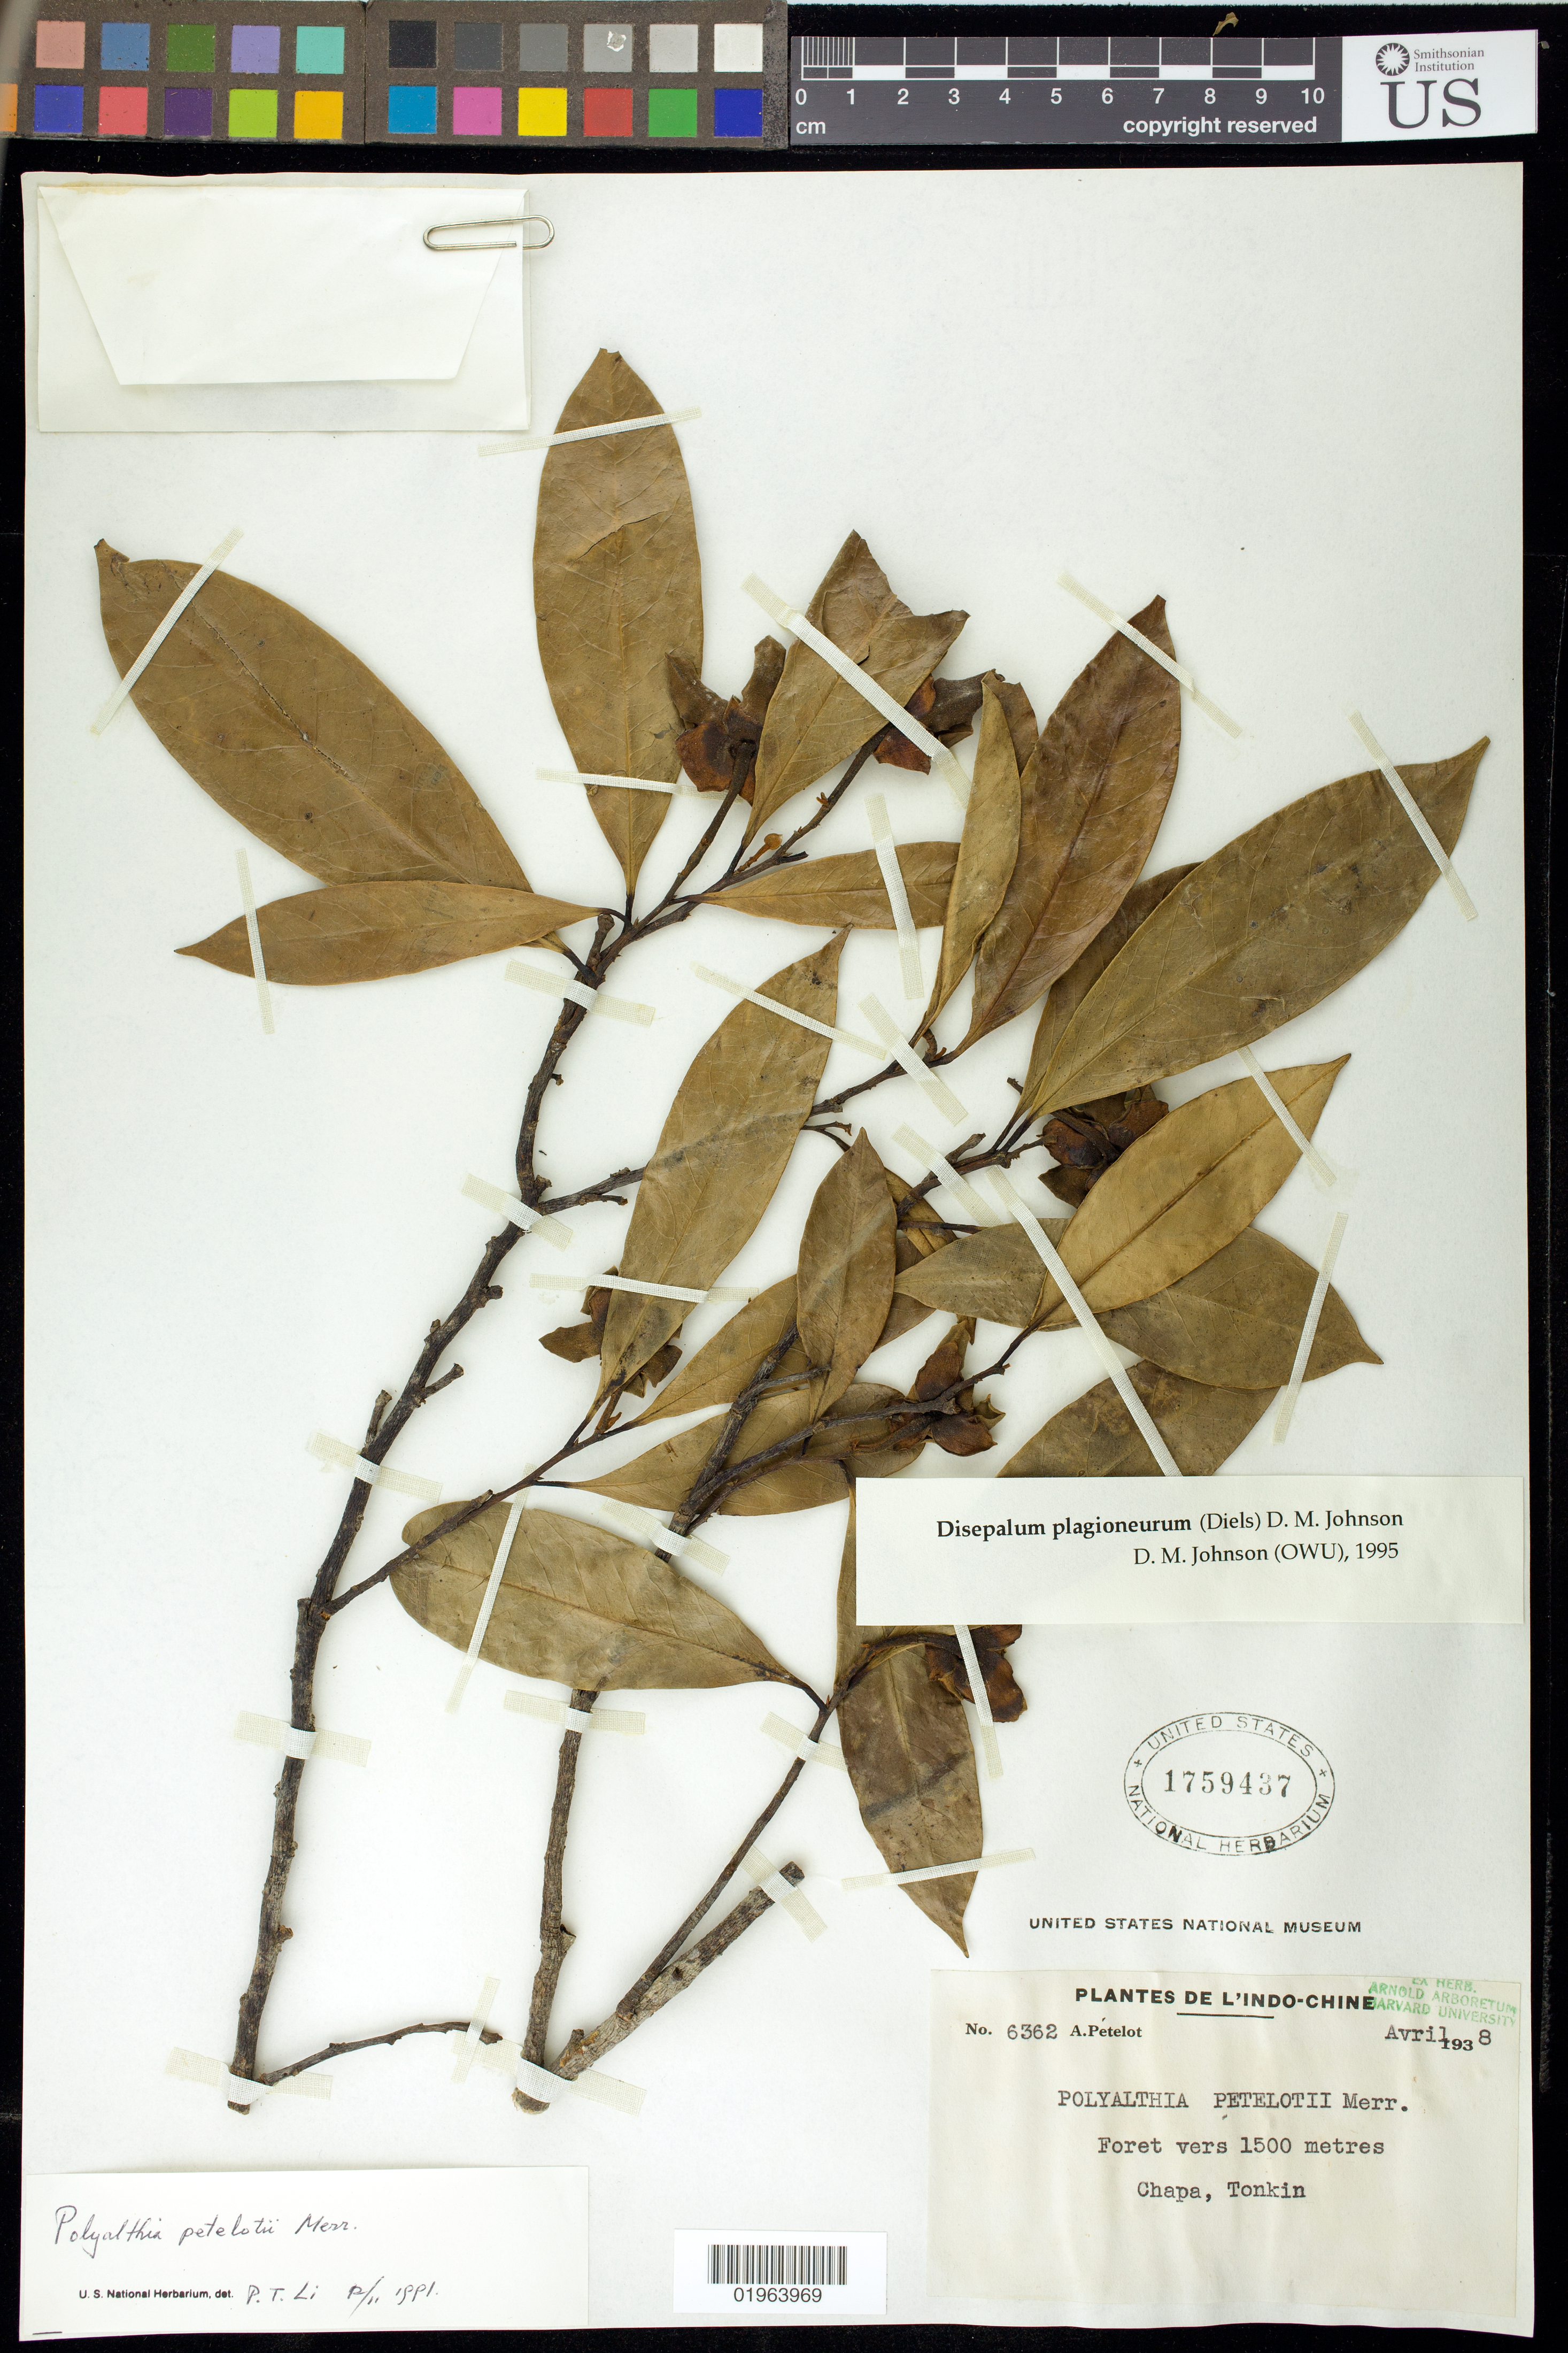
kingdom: Plantae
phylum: Tracheophyta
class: Magnoliopsida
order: Magnoliales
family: Annonaceae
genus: Disepalum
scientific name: Disepalum plagioneurum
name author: (Diels) D.M. Johnson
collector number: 6362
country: Vietnam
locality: Chapa, Tonkin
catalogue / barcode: US 1759437